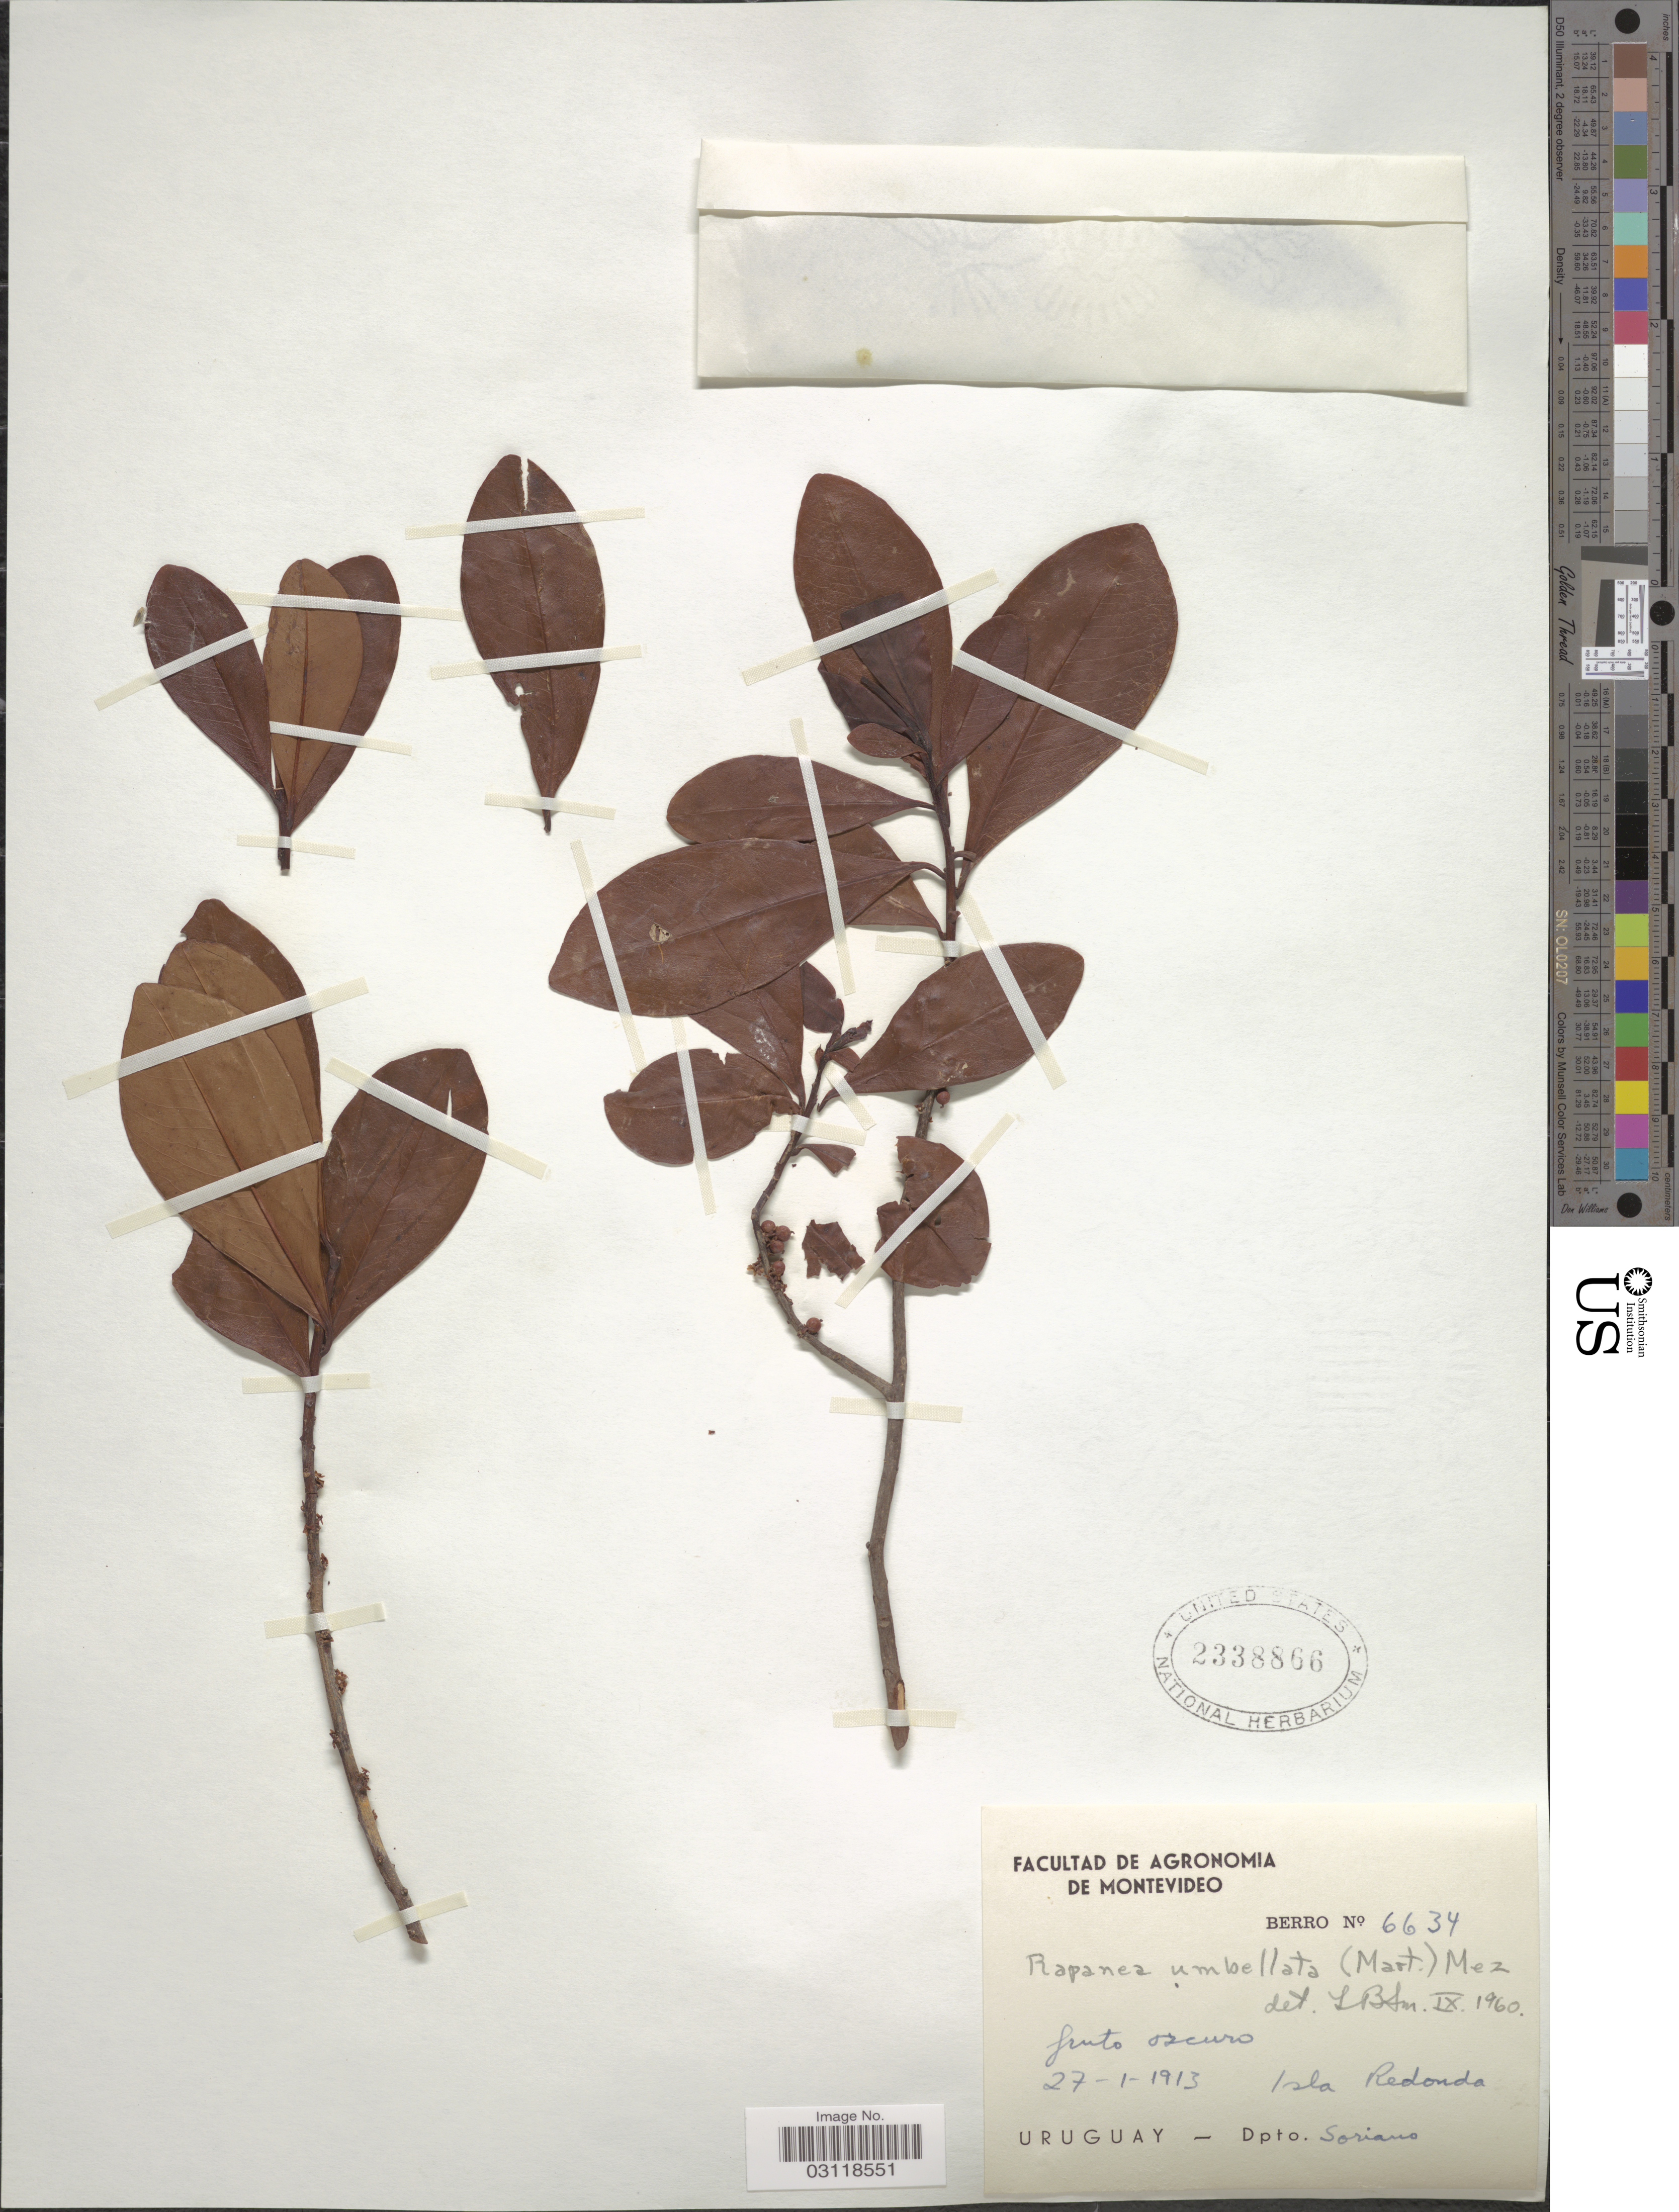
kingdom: Plantae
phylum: Tracheophyta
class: Magnoliopsida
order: Ericales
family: Primulaceae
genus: Rapanea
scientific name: Rapanea umbellata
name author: (Mart.) Mez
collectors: Berro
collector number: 6634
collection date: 1913-01-27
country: Uruguay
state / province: Soriano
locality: Isla Redonda. Dpto. Soriano.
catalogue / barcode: US 2338866